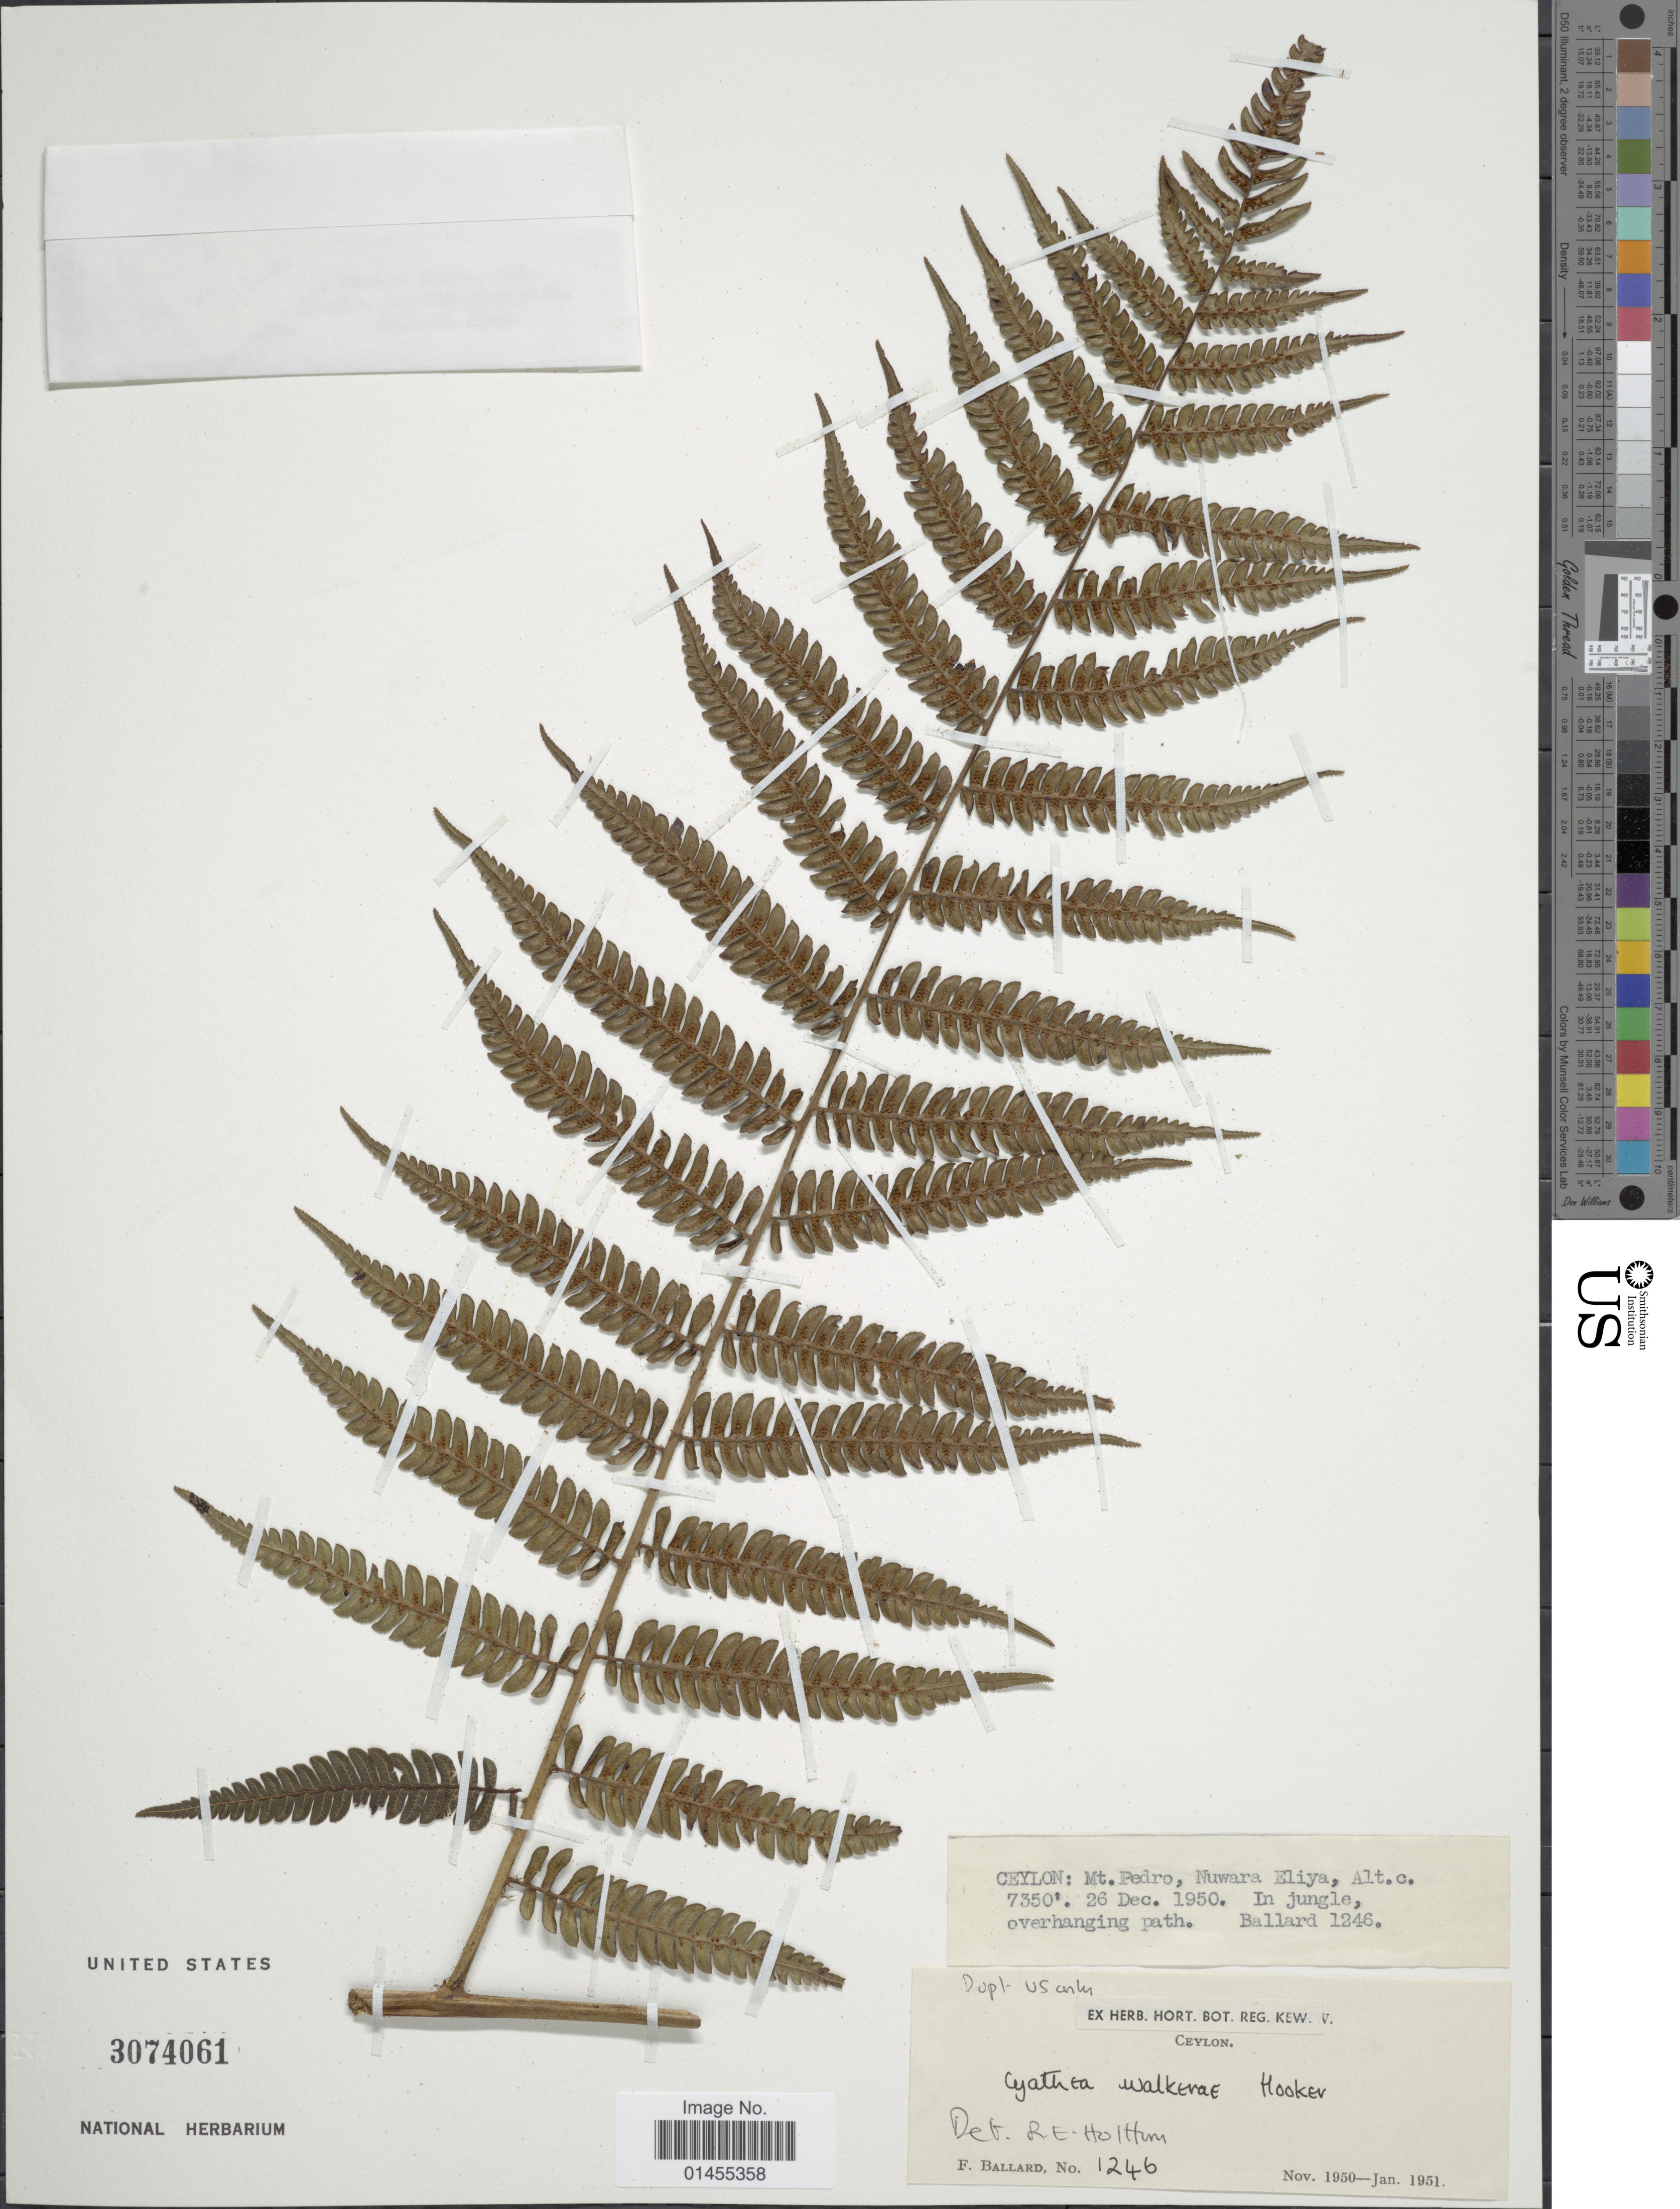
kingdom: Plantae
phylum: Tracheophyta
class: Polypodiopsida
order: Cyatheales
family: Cyatheaceae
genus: Alsophila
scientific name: Alsophila walkerae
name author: (Hook.) J. Sm.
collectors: F. Ballard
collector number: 1246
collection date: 1950-12-26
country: Sri Lanka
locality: Ceylon: Mt. Pedro, Nuwara Eliya.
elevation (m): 2240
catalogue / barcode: US 3074061